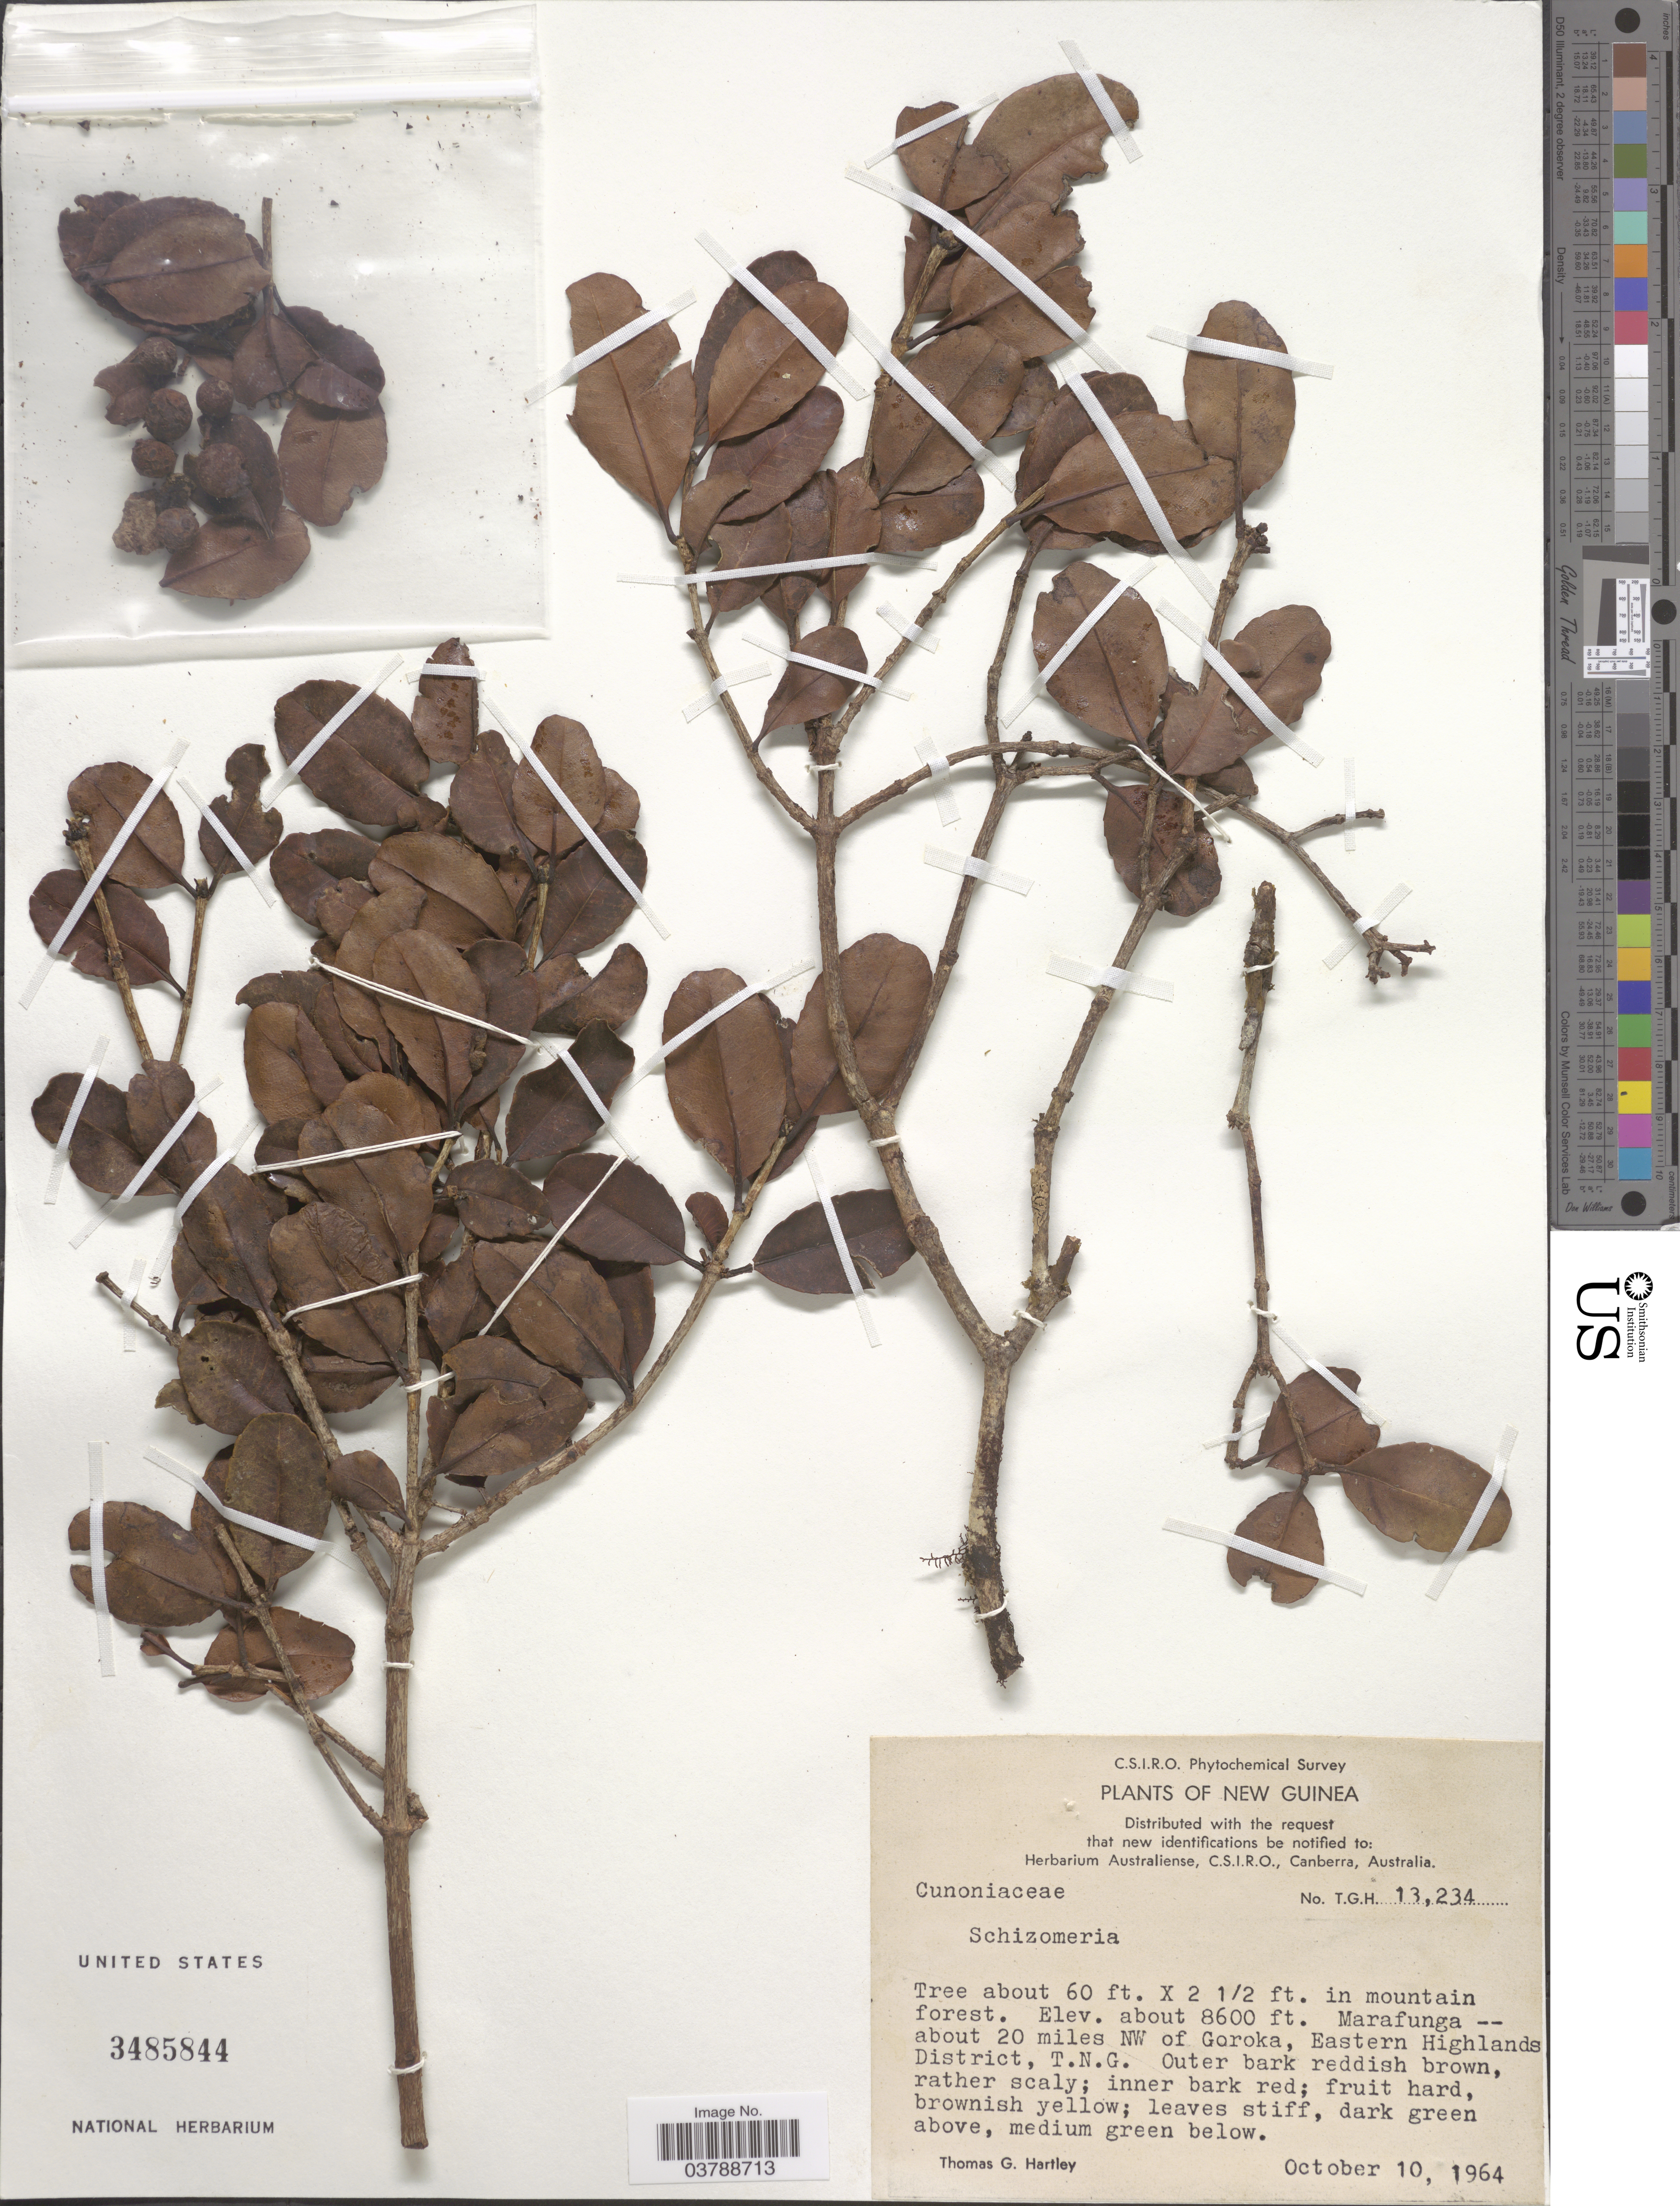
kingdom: Plantae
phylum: Tracheophyta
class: Magnoliopsida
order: Oxalidales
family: Cunoniaceae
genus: Schizomeria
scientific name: Schizomeria sp.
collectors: T. G. Hartley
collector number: TGH13234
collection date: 1964-10-10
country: Papua New Guinea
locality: New Guinea. Marafunga -- about 20 miles NW of Goroka, Eastern Highlands District, T.N.G.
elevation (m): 2621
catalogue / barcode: US 3485844